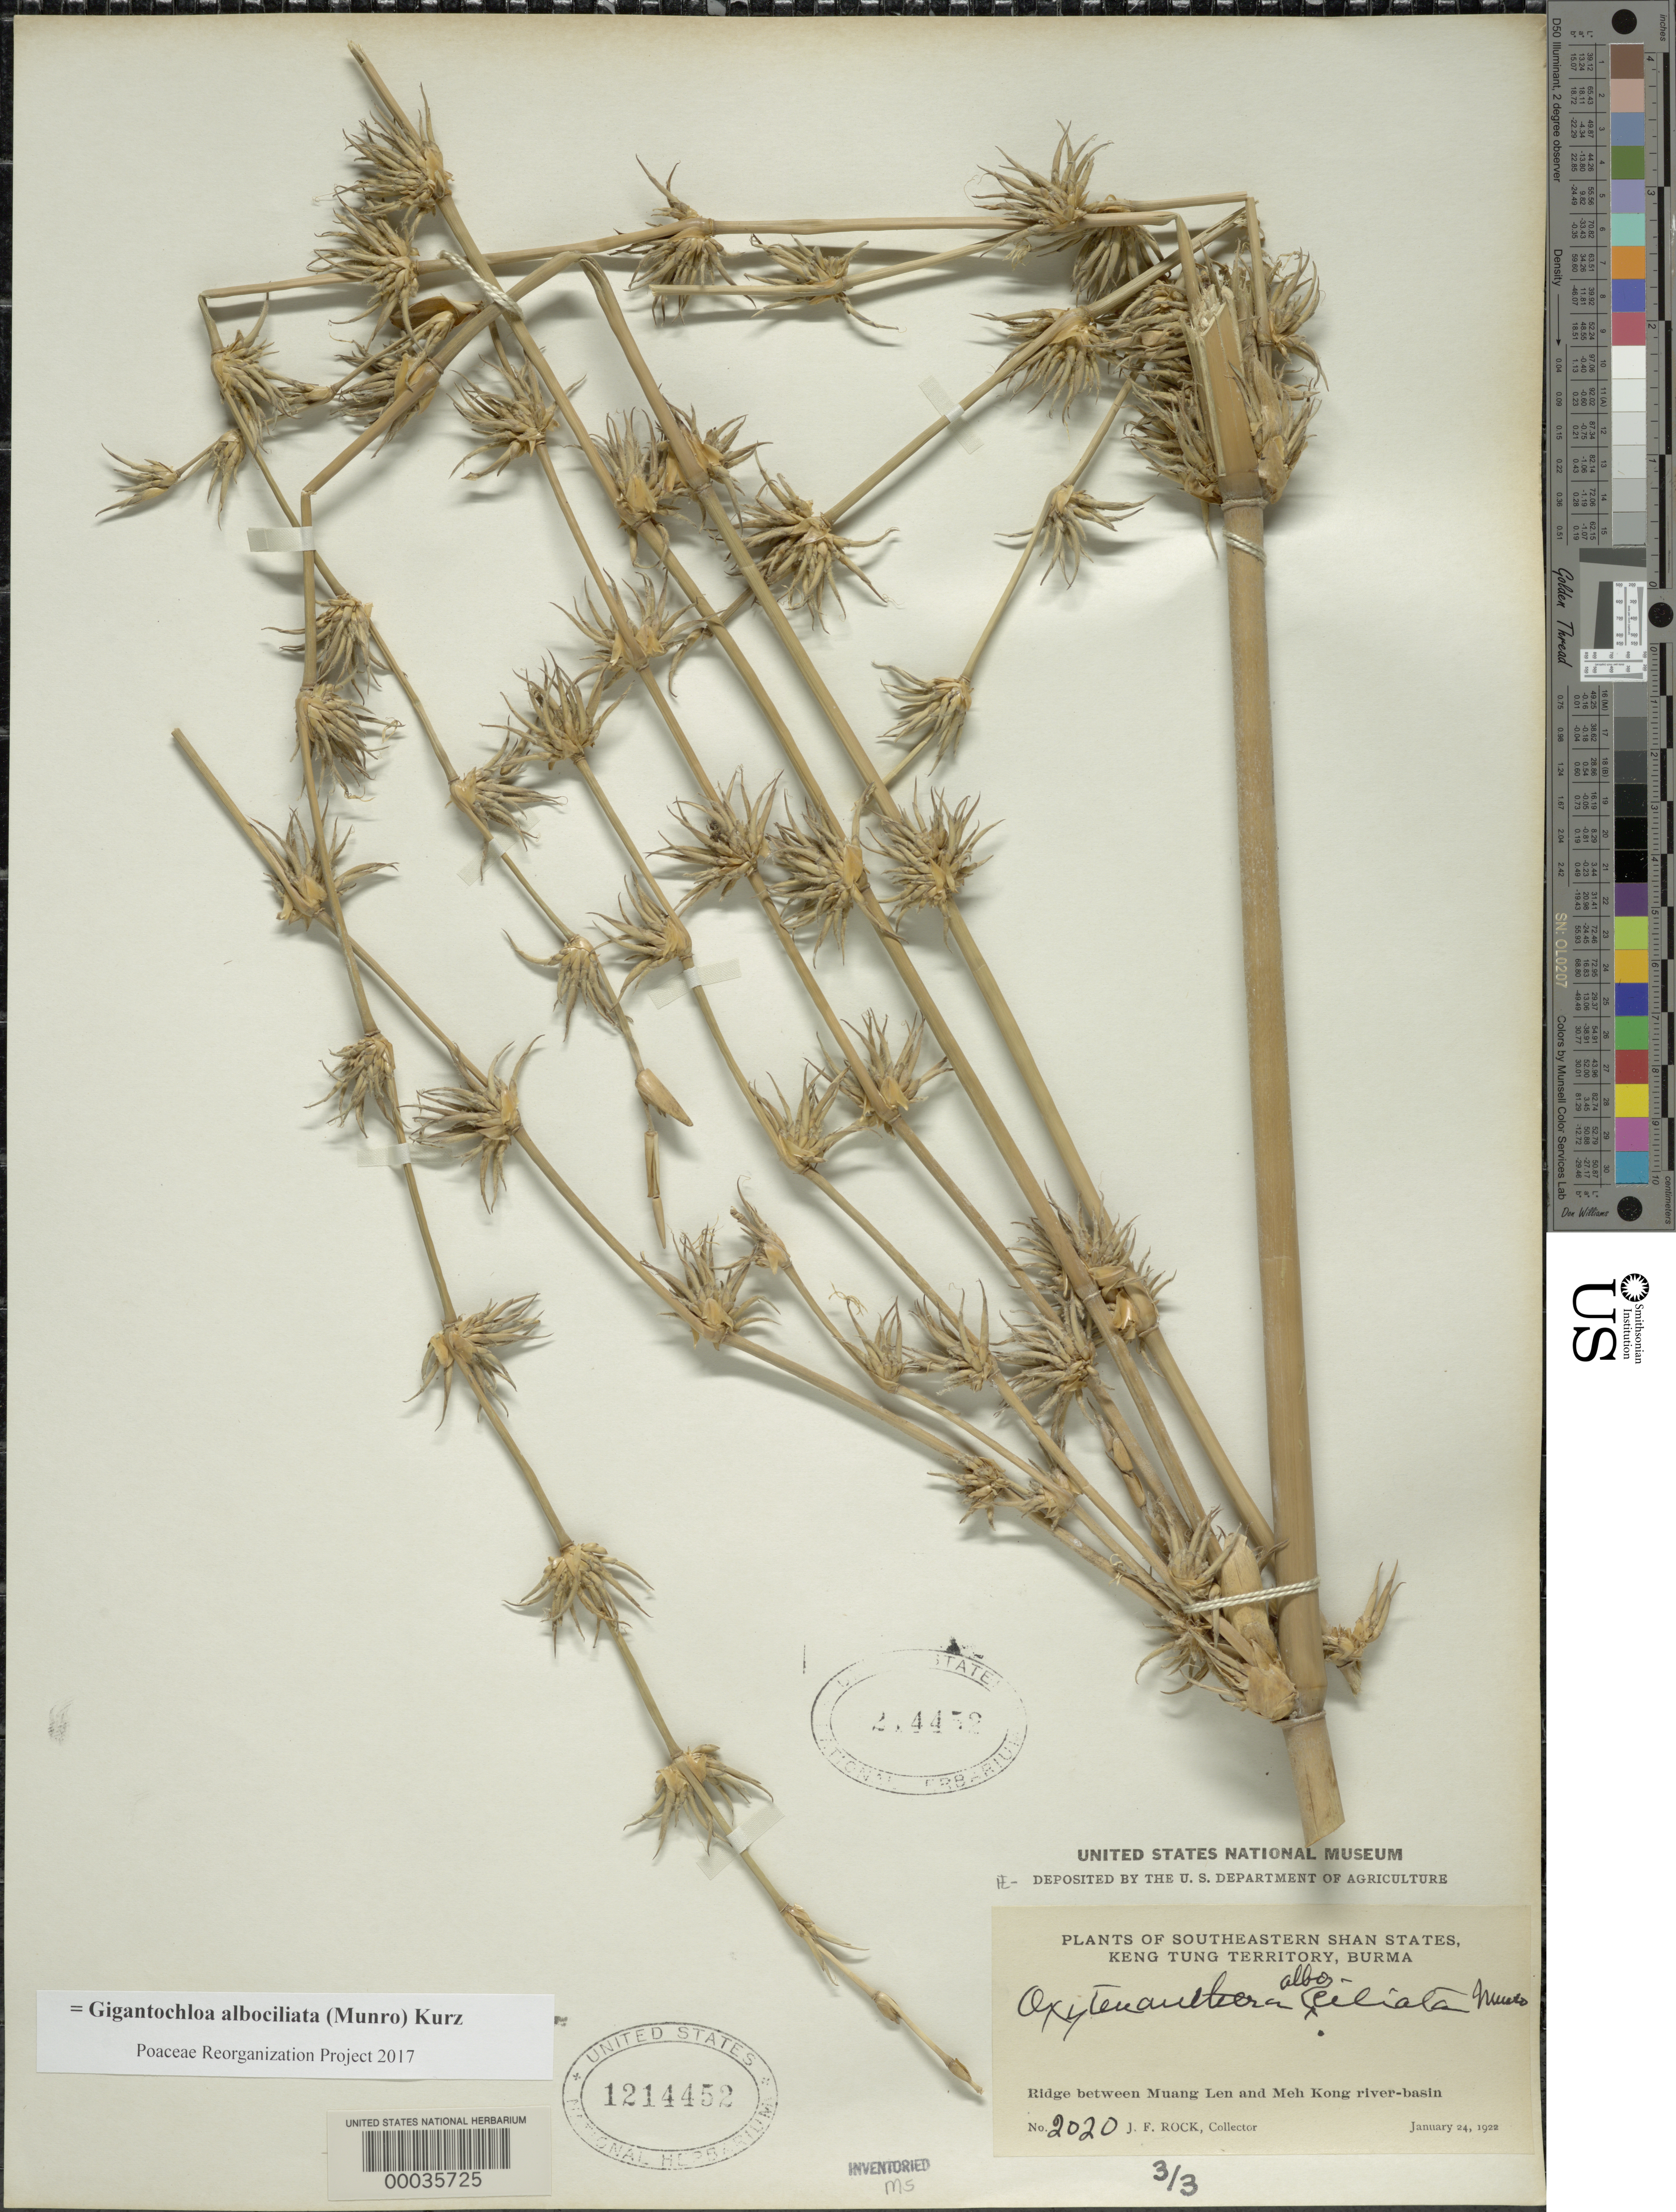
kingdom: Plantae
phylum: Tracheophyta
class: Liliopsida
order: Poales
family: Poaceae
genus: Gigantochloa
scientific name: Gigantochloa albociliata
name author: (Munro) Kurz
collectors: J. F. Rock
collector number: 2020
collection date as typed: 24 Jan 1922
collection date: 1922-01-24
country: Myanmar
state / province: Shan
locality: Keng Tung, Muang Len, Men Kong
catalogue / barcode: US 1214452